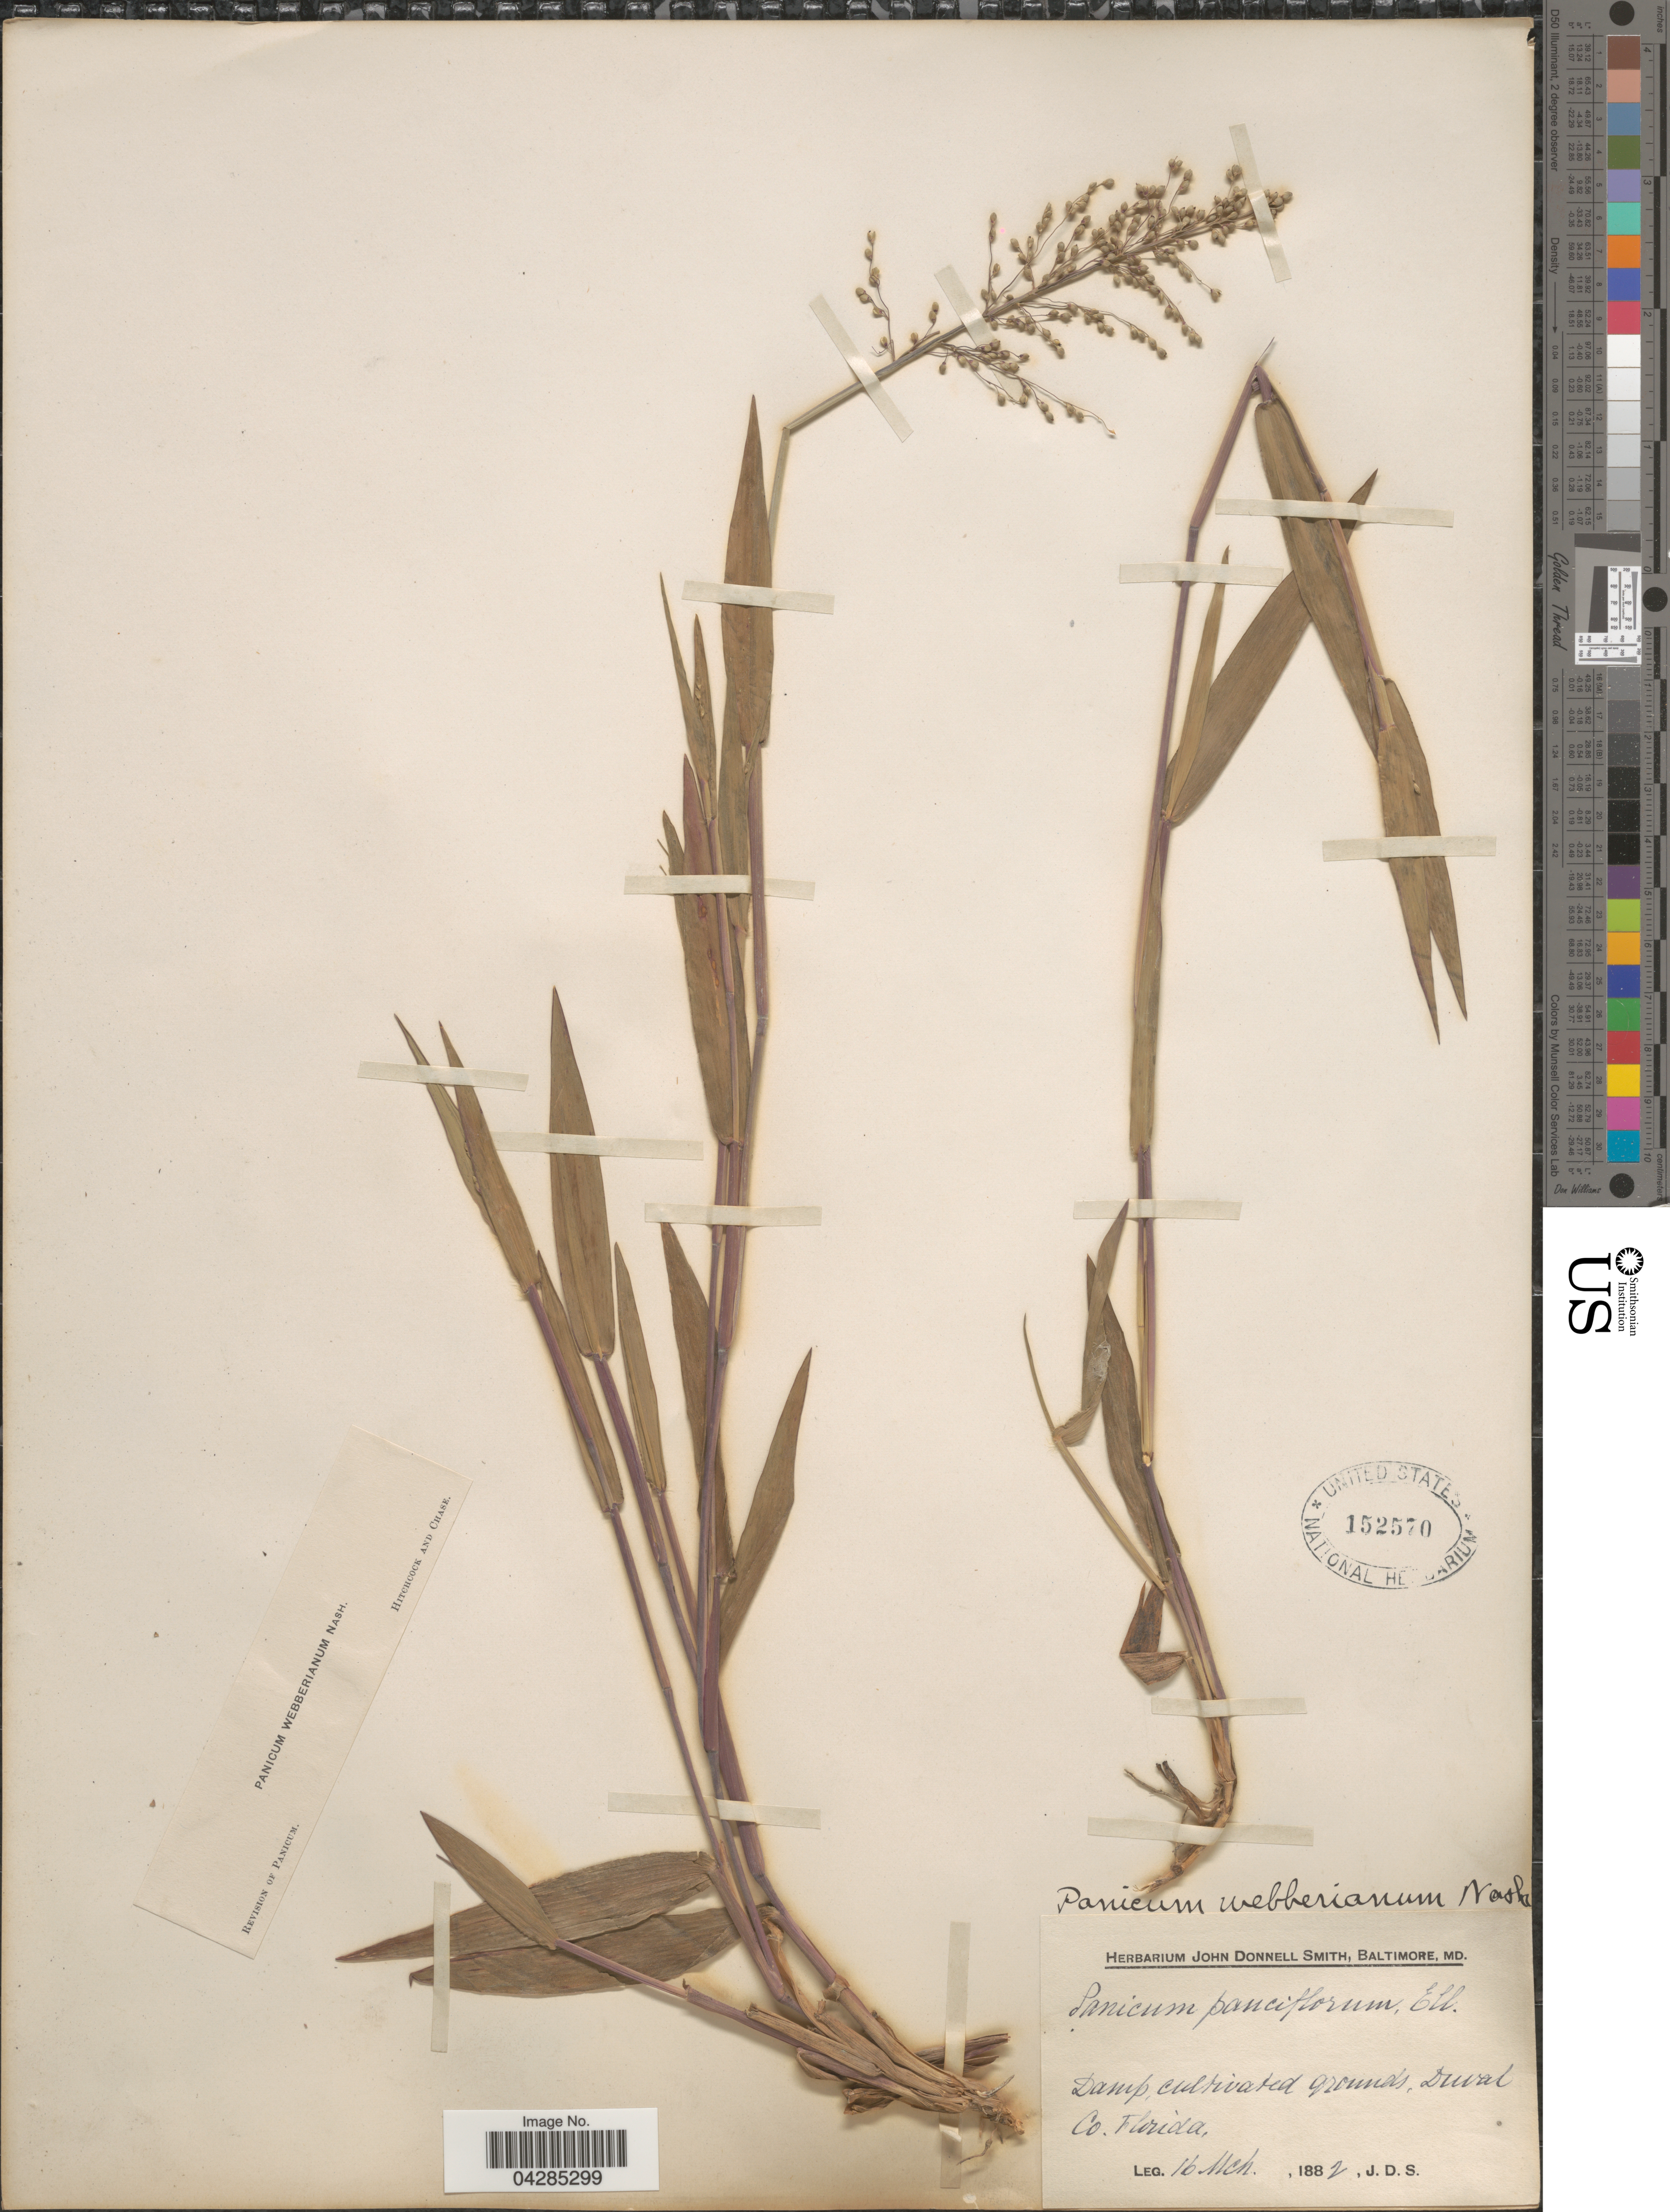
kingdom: Plantae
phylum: Tracheophyta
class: Liliopsida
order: Poales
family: Poaceae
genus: Dichanthelium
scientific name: Dichanthelium portoricense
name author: (Desv. ex Ham.) B.F. Hansen & Wunderlin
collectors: J. Donnell Smith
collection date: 1882-03-16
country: United States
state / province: Florida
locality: Damp, cultivated grounds, Duval Co.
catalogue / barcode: US 152570